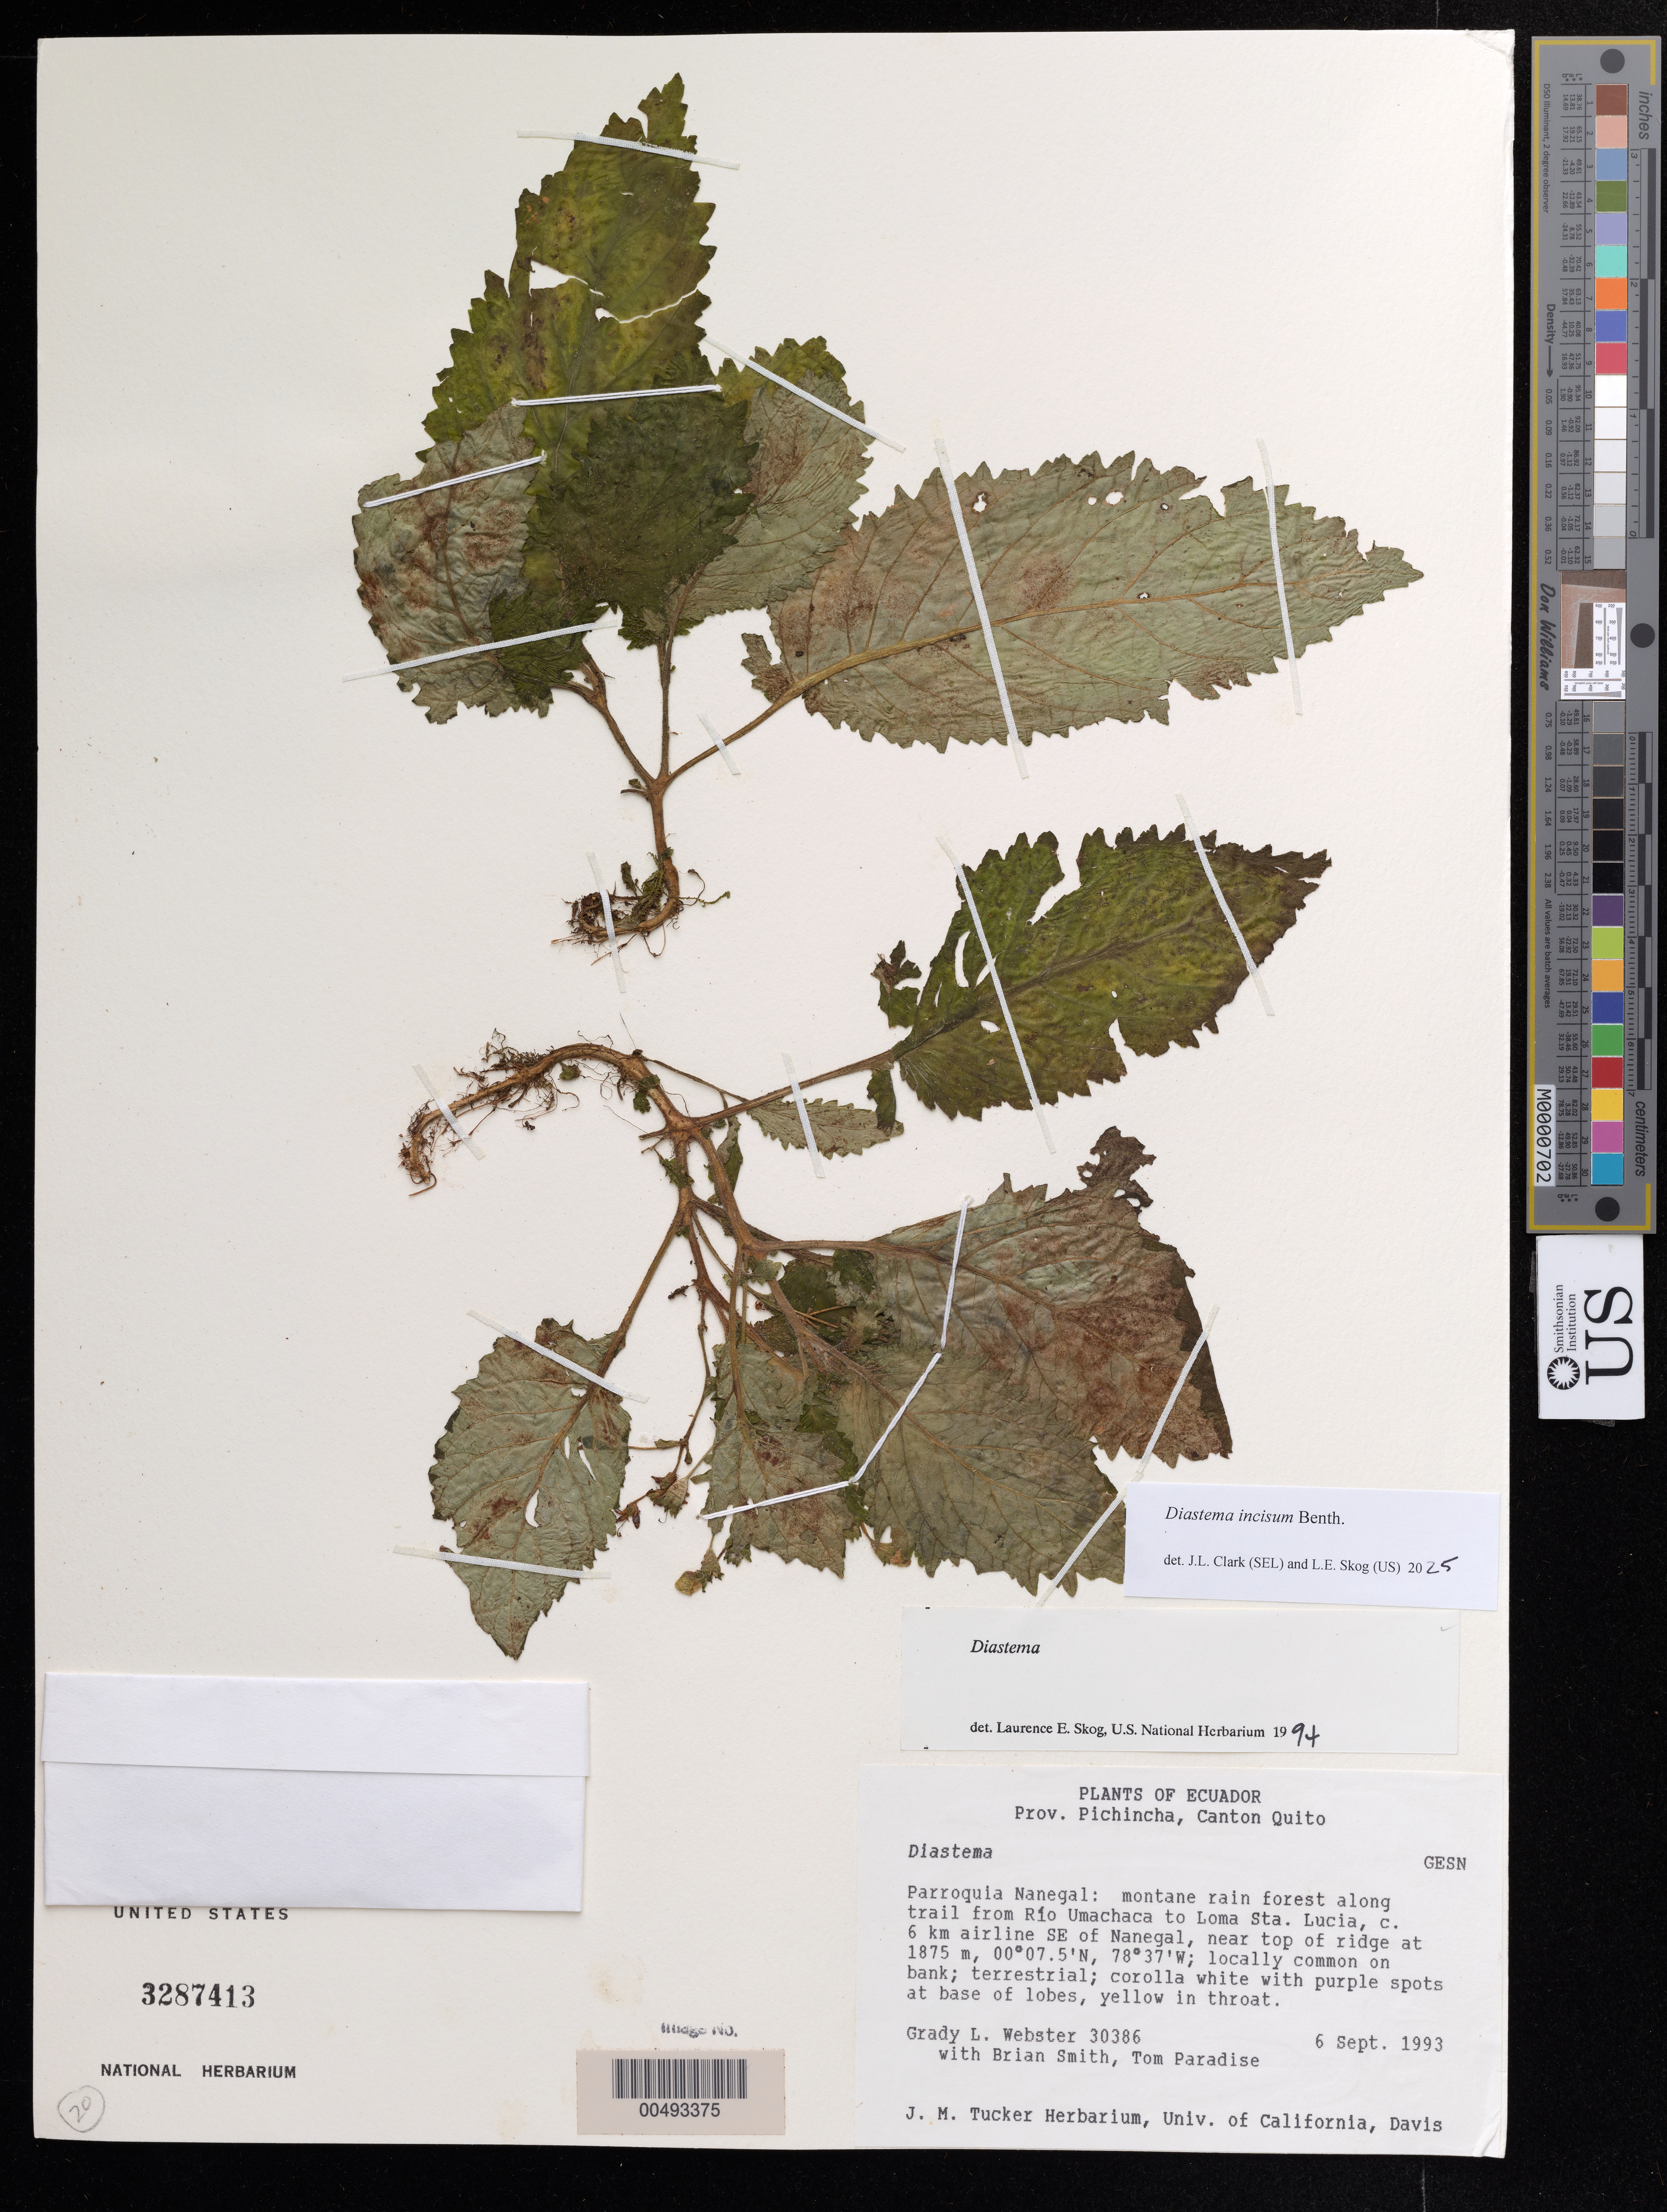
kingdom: Plantae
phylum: Tracheophyta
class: Magnoliopsida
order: Lamiales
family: Gesneriaceae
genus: Diastema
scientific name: Diastema incisum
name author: Benth.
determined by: Clark, J. L.; Skog, Laurence E.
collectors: G. L. Webster, B. Smith & T. Paradise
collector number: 30386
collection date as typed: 06 Sep 1993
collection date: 1993-09-06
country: Ecuador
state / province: Pichincha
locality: Canton Quito, Parroquia Nanegal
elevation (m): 1875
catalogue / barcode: US 3287413